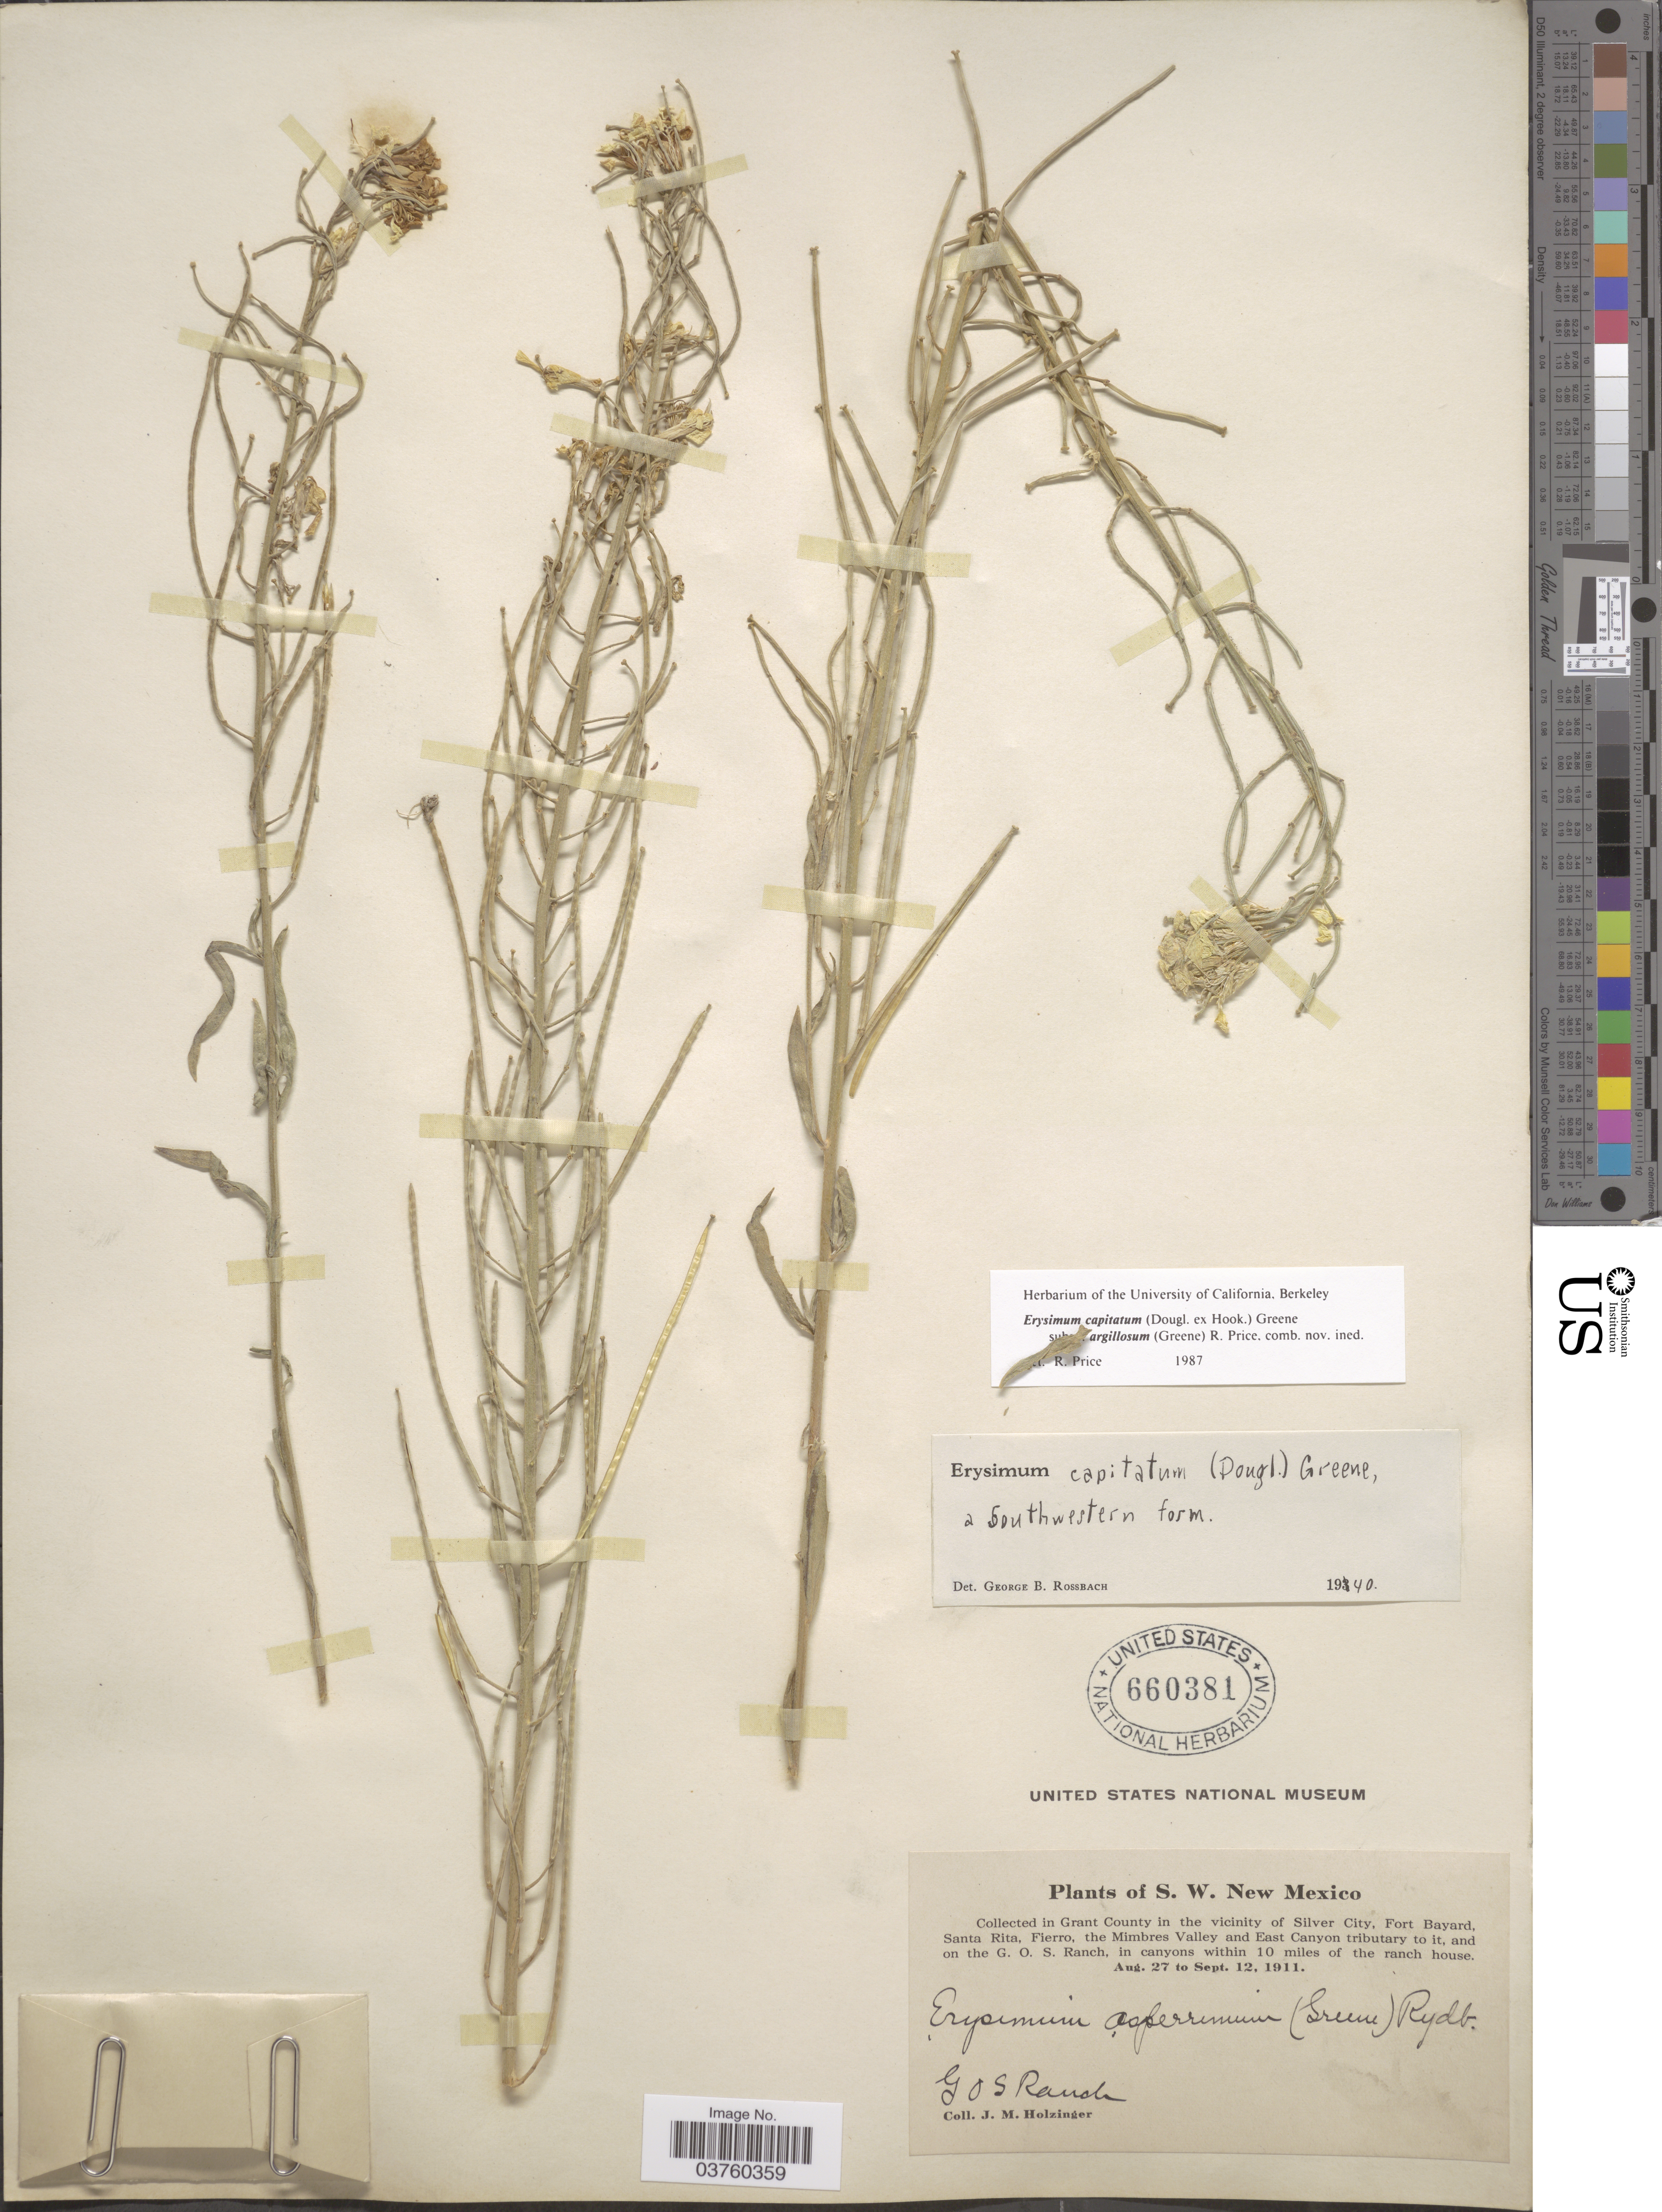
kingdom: Plantae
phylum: Tracheophyta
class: Magnoliopsida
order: Brassicales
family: Brassicaceae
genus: Erysimum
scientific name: Erysimum capitatum var. argillosum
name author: (Greene) R.J. Davis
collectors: J. M. Holzinger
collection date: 1911-08-27/1911-09-12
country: United States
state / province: New Mexico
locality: S.W. New Mexico. In Grant County in the vicinity of Silver City, Fort Bayard, Santa Rita, Fierro, the Mimbres Valley and East Canyon tributary to it, and on the G.O.S. Ranch, in canyons within 10 miles of the ranch house. G.O.S Ranch.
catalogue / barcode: US 660381